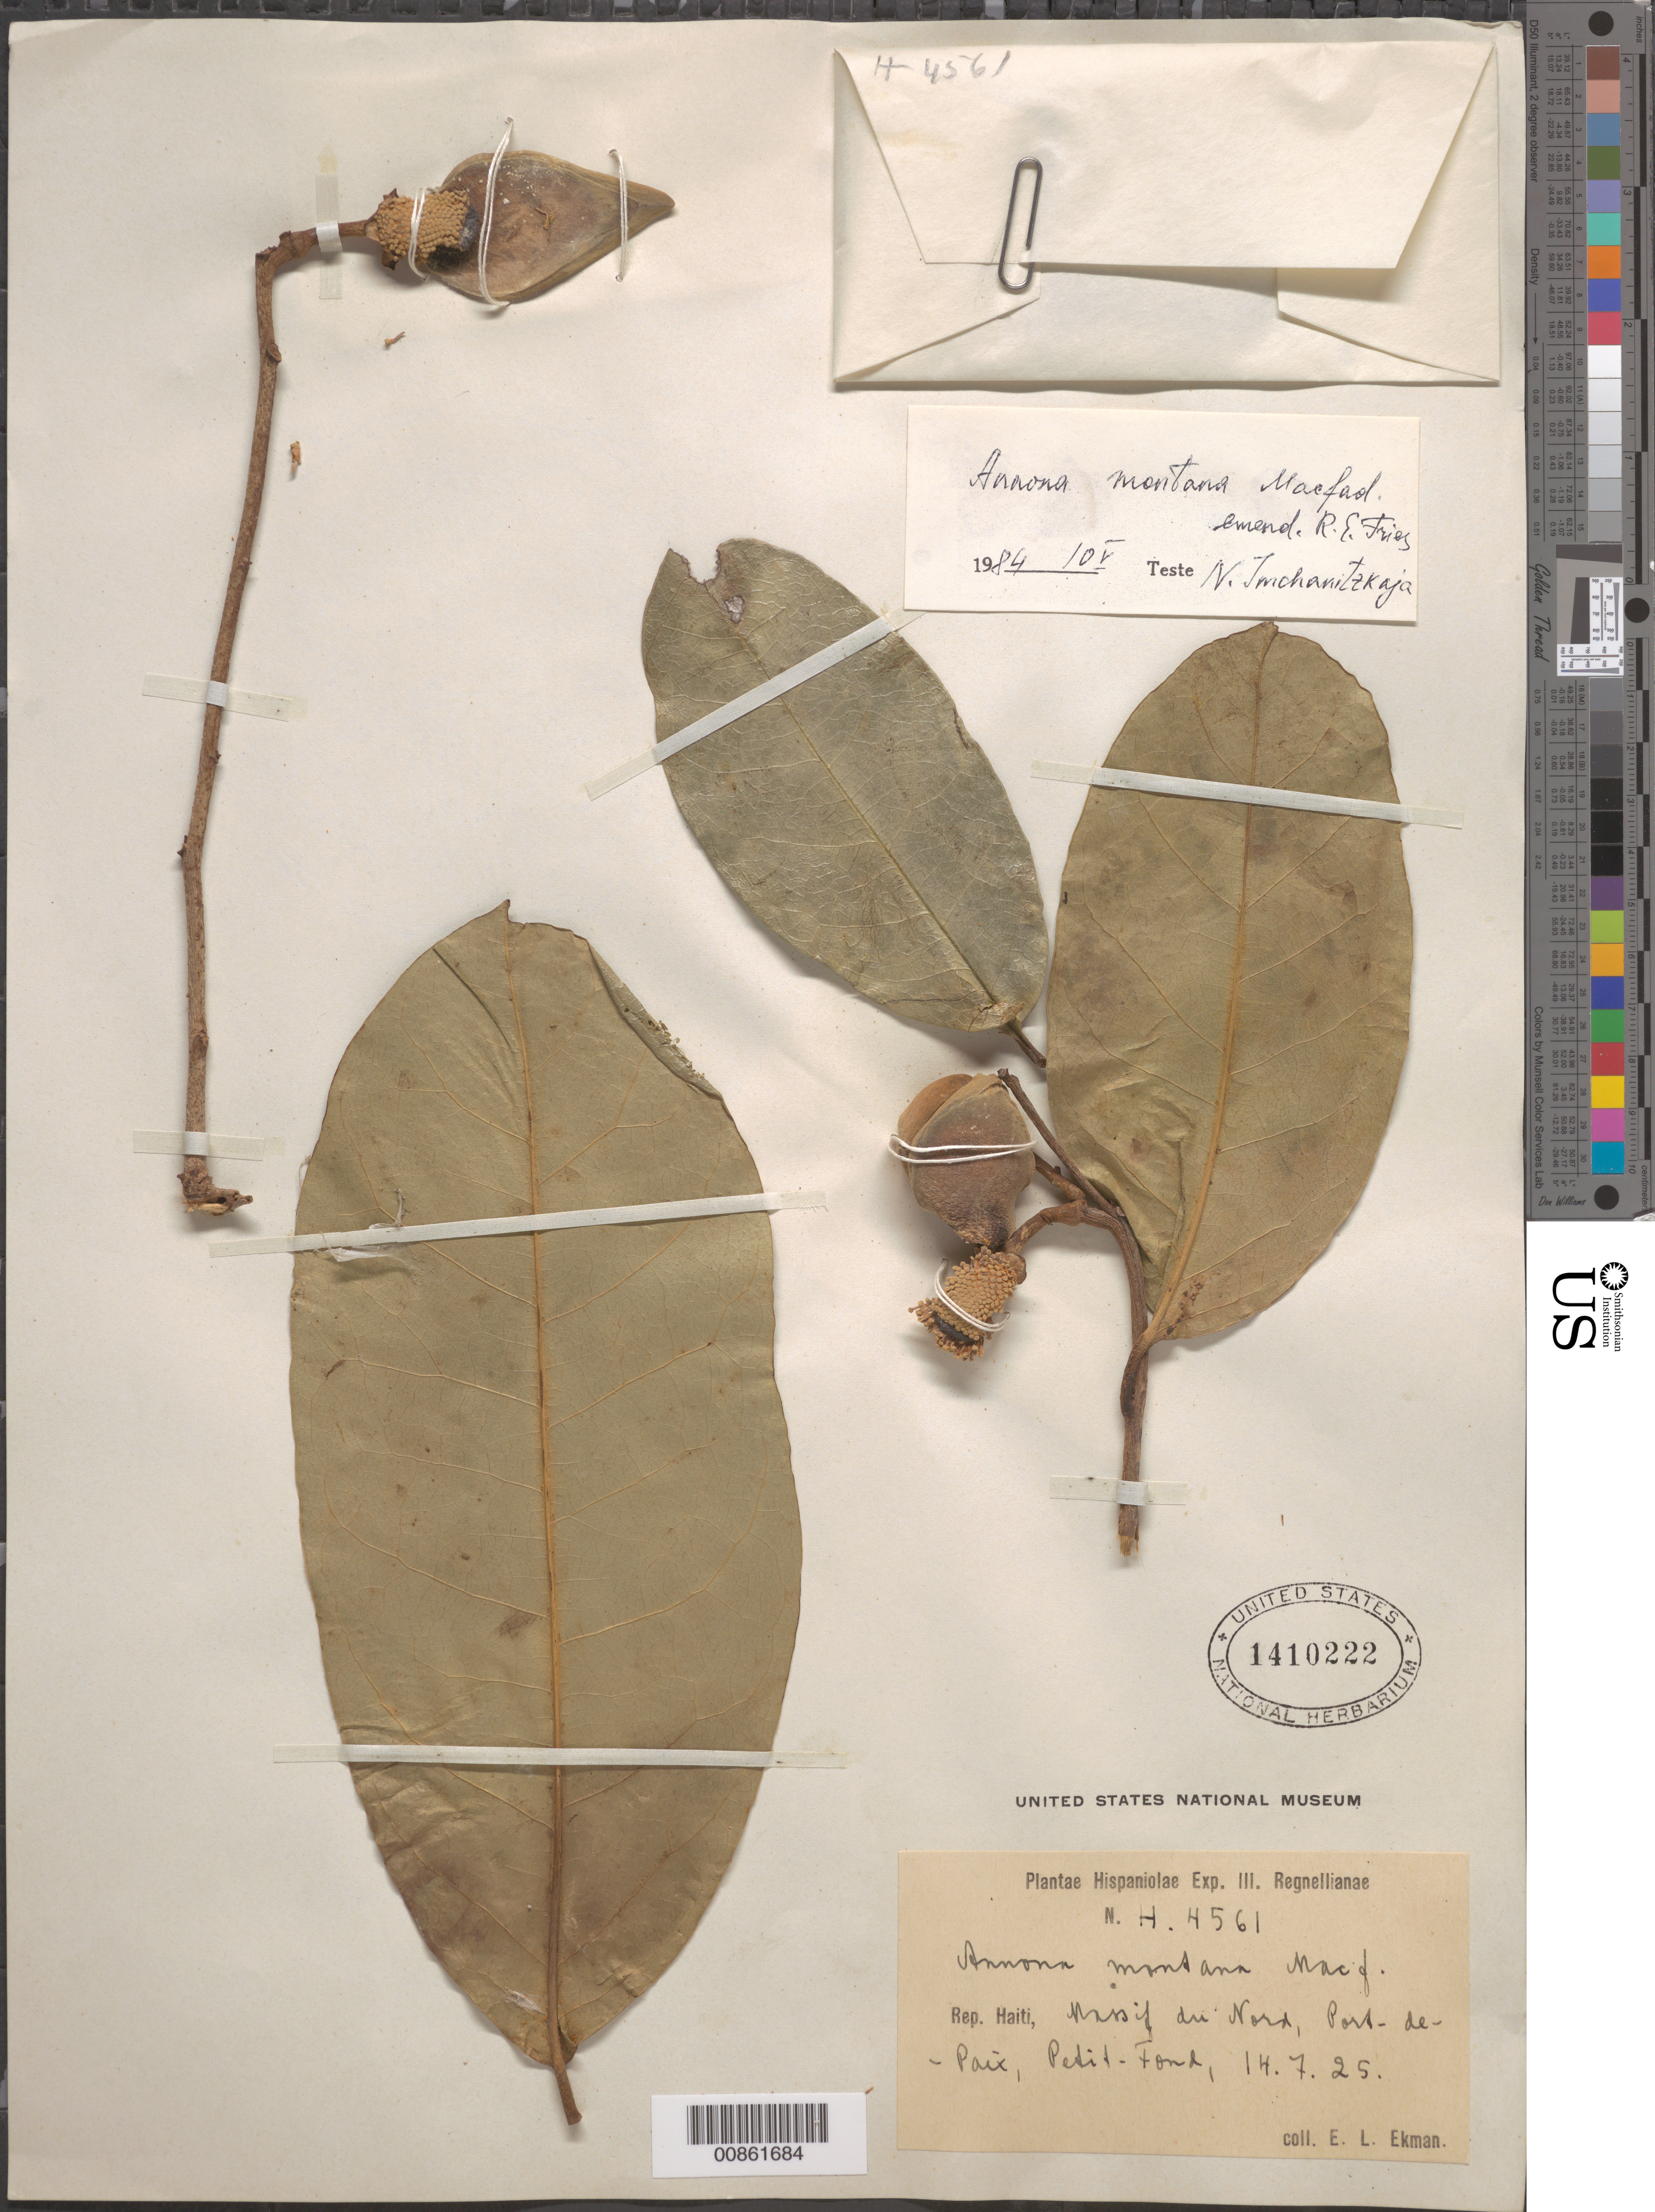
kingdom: Plantae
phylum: Tracheophyta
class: Magnoliopsida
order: Magnoliales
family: Annonaceae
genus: Annona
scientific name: Annona montana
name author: Macfad.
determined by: Imchanitzkaja, N.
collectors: E. L. Ekman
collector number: H 4561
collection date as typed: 14 Jul 1925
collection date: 1925-07-14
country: Haiti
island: Hispaniola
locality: Massif du Nord, Port-de-Paix, Petit-Fond.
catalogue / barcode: US 1410222